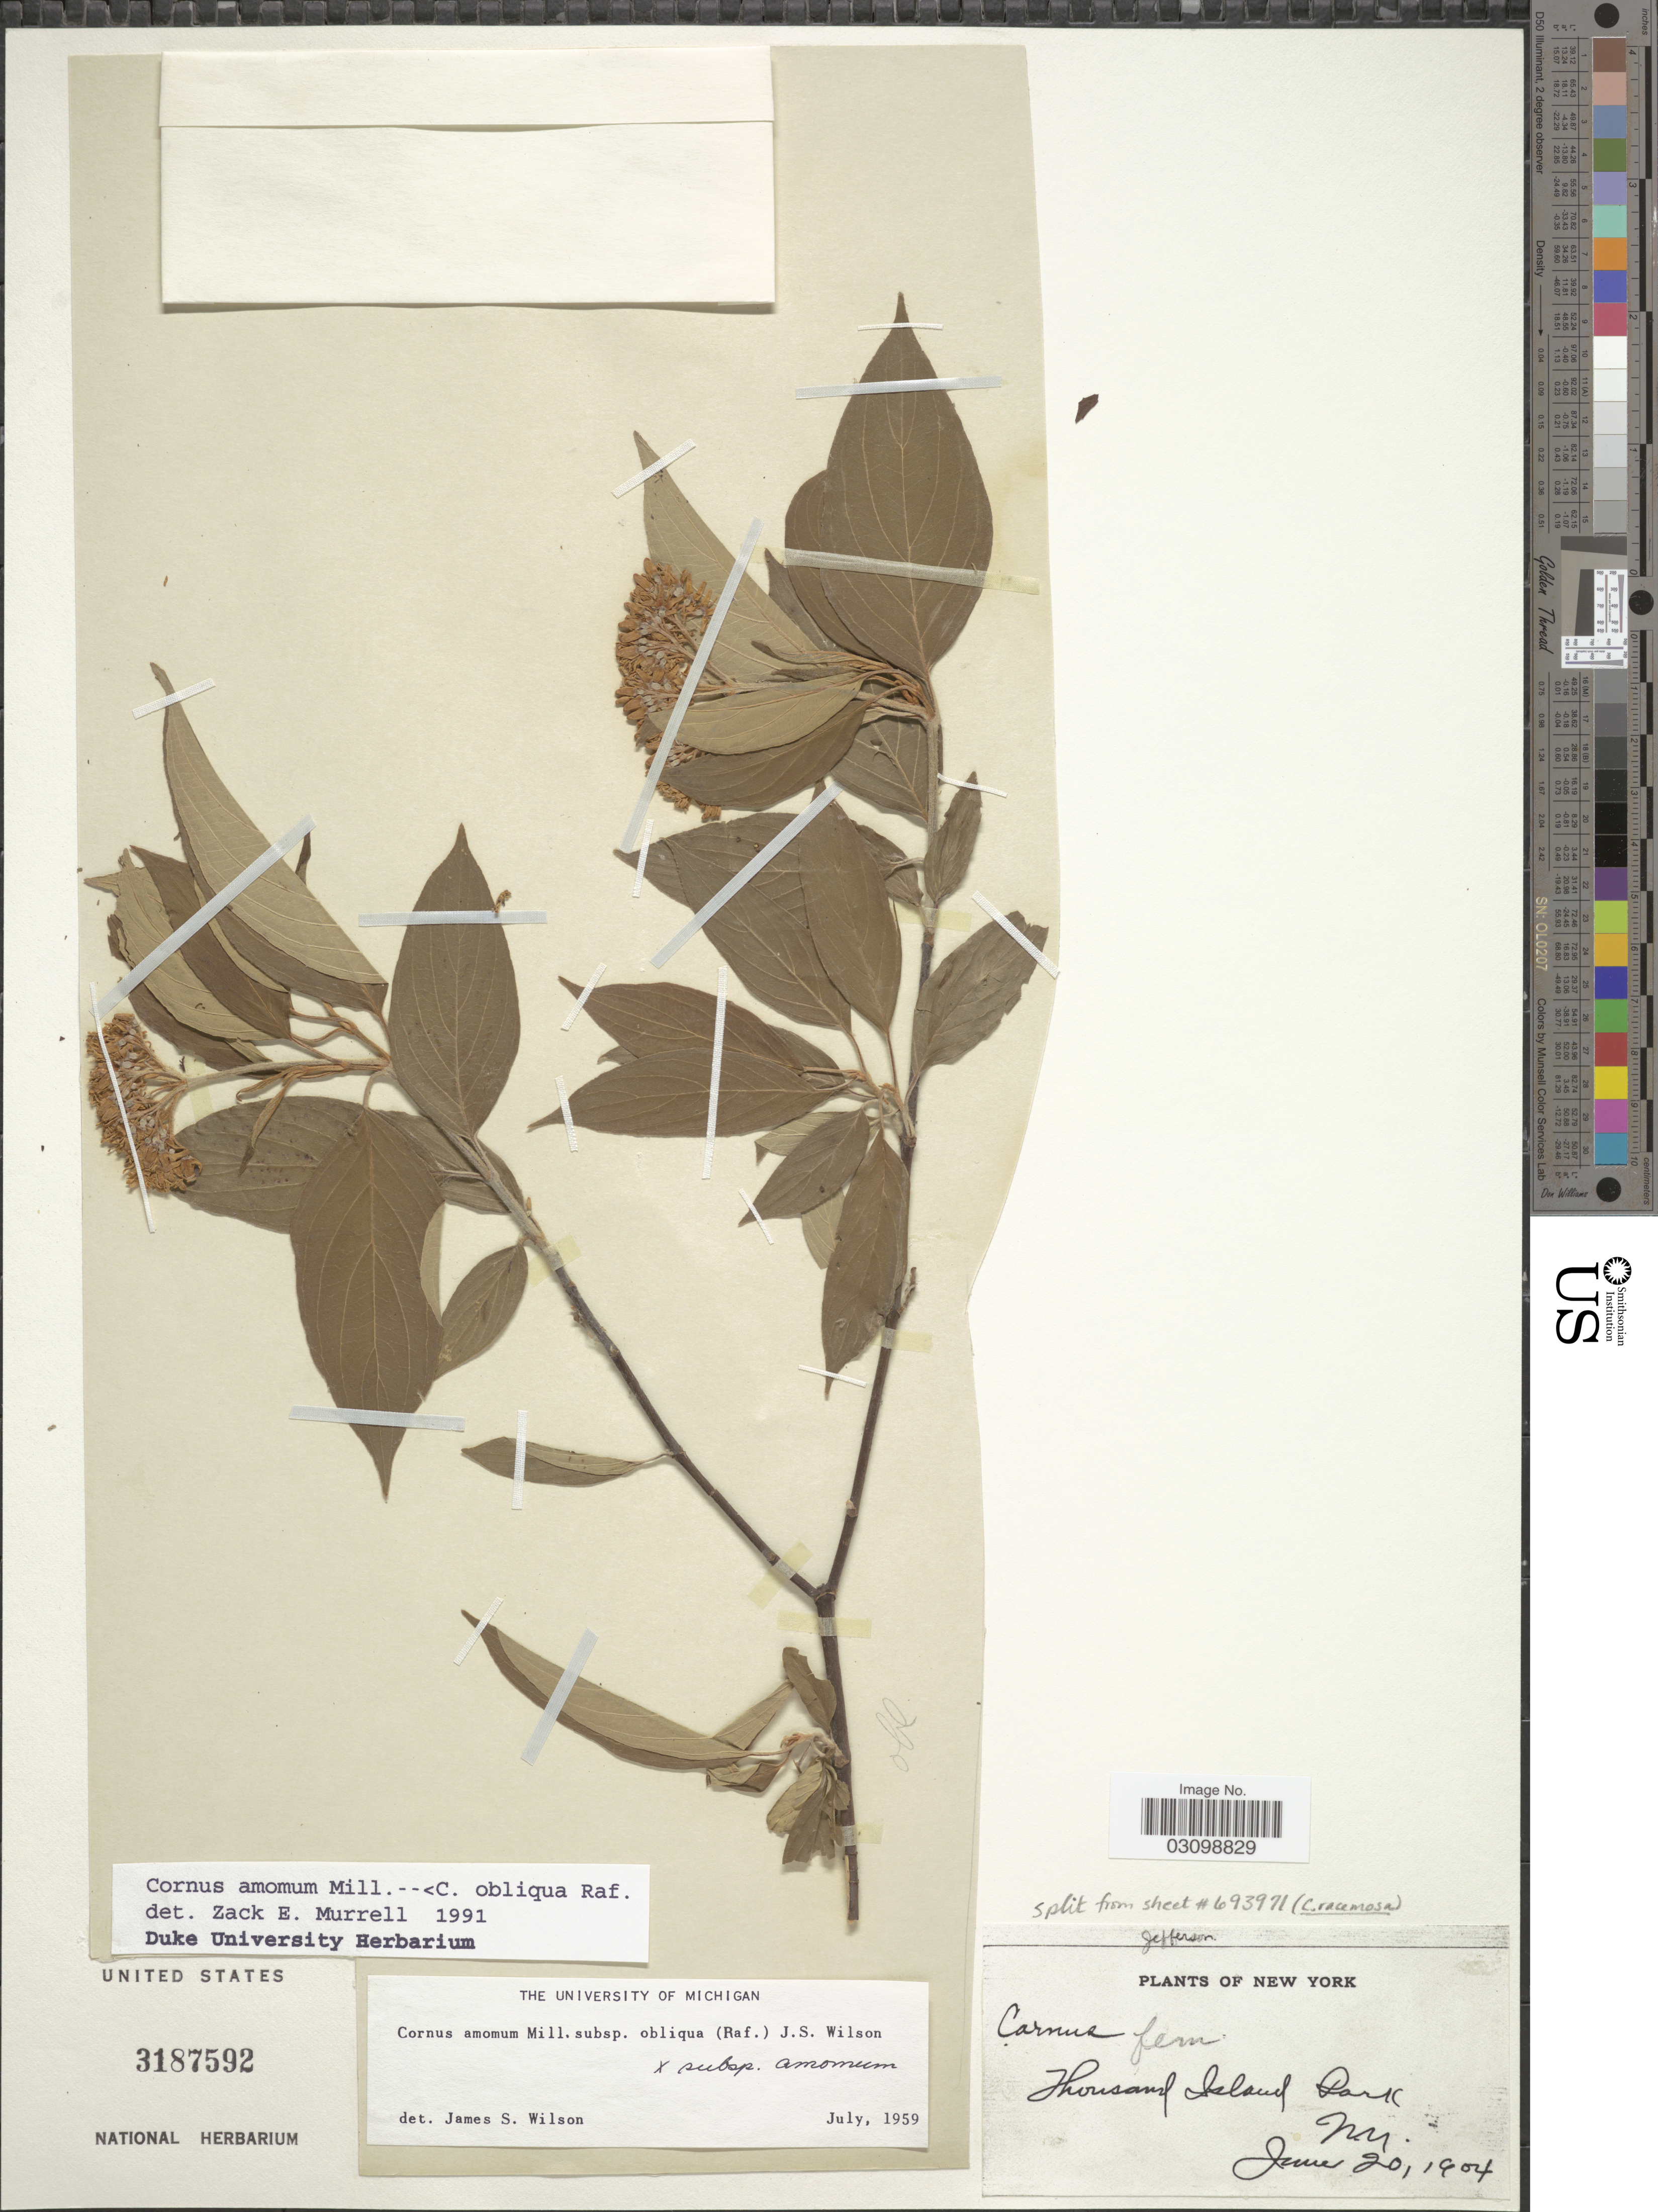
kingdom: Plantae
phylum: Tracheophyta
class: Magnoliopsida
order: Cornales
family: Cornaceae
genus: Cornus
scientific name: Cornus amomum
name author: Mill.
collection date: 1904-06-20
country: United States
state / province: New York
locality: Thousand Island Park. Jefferson.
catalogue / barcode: US 3187592